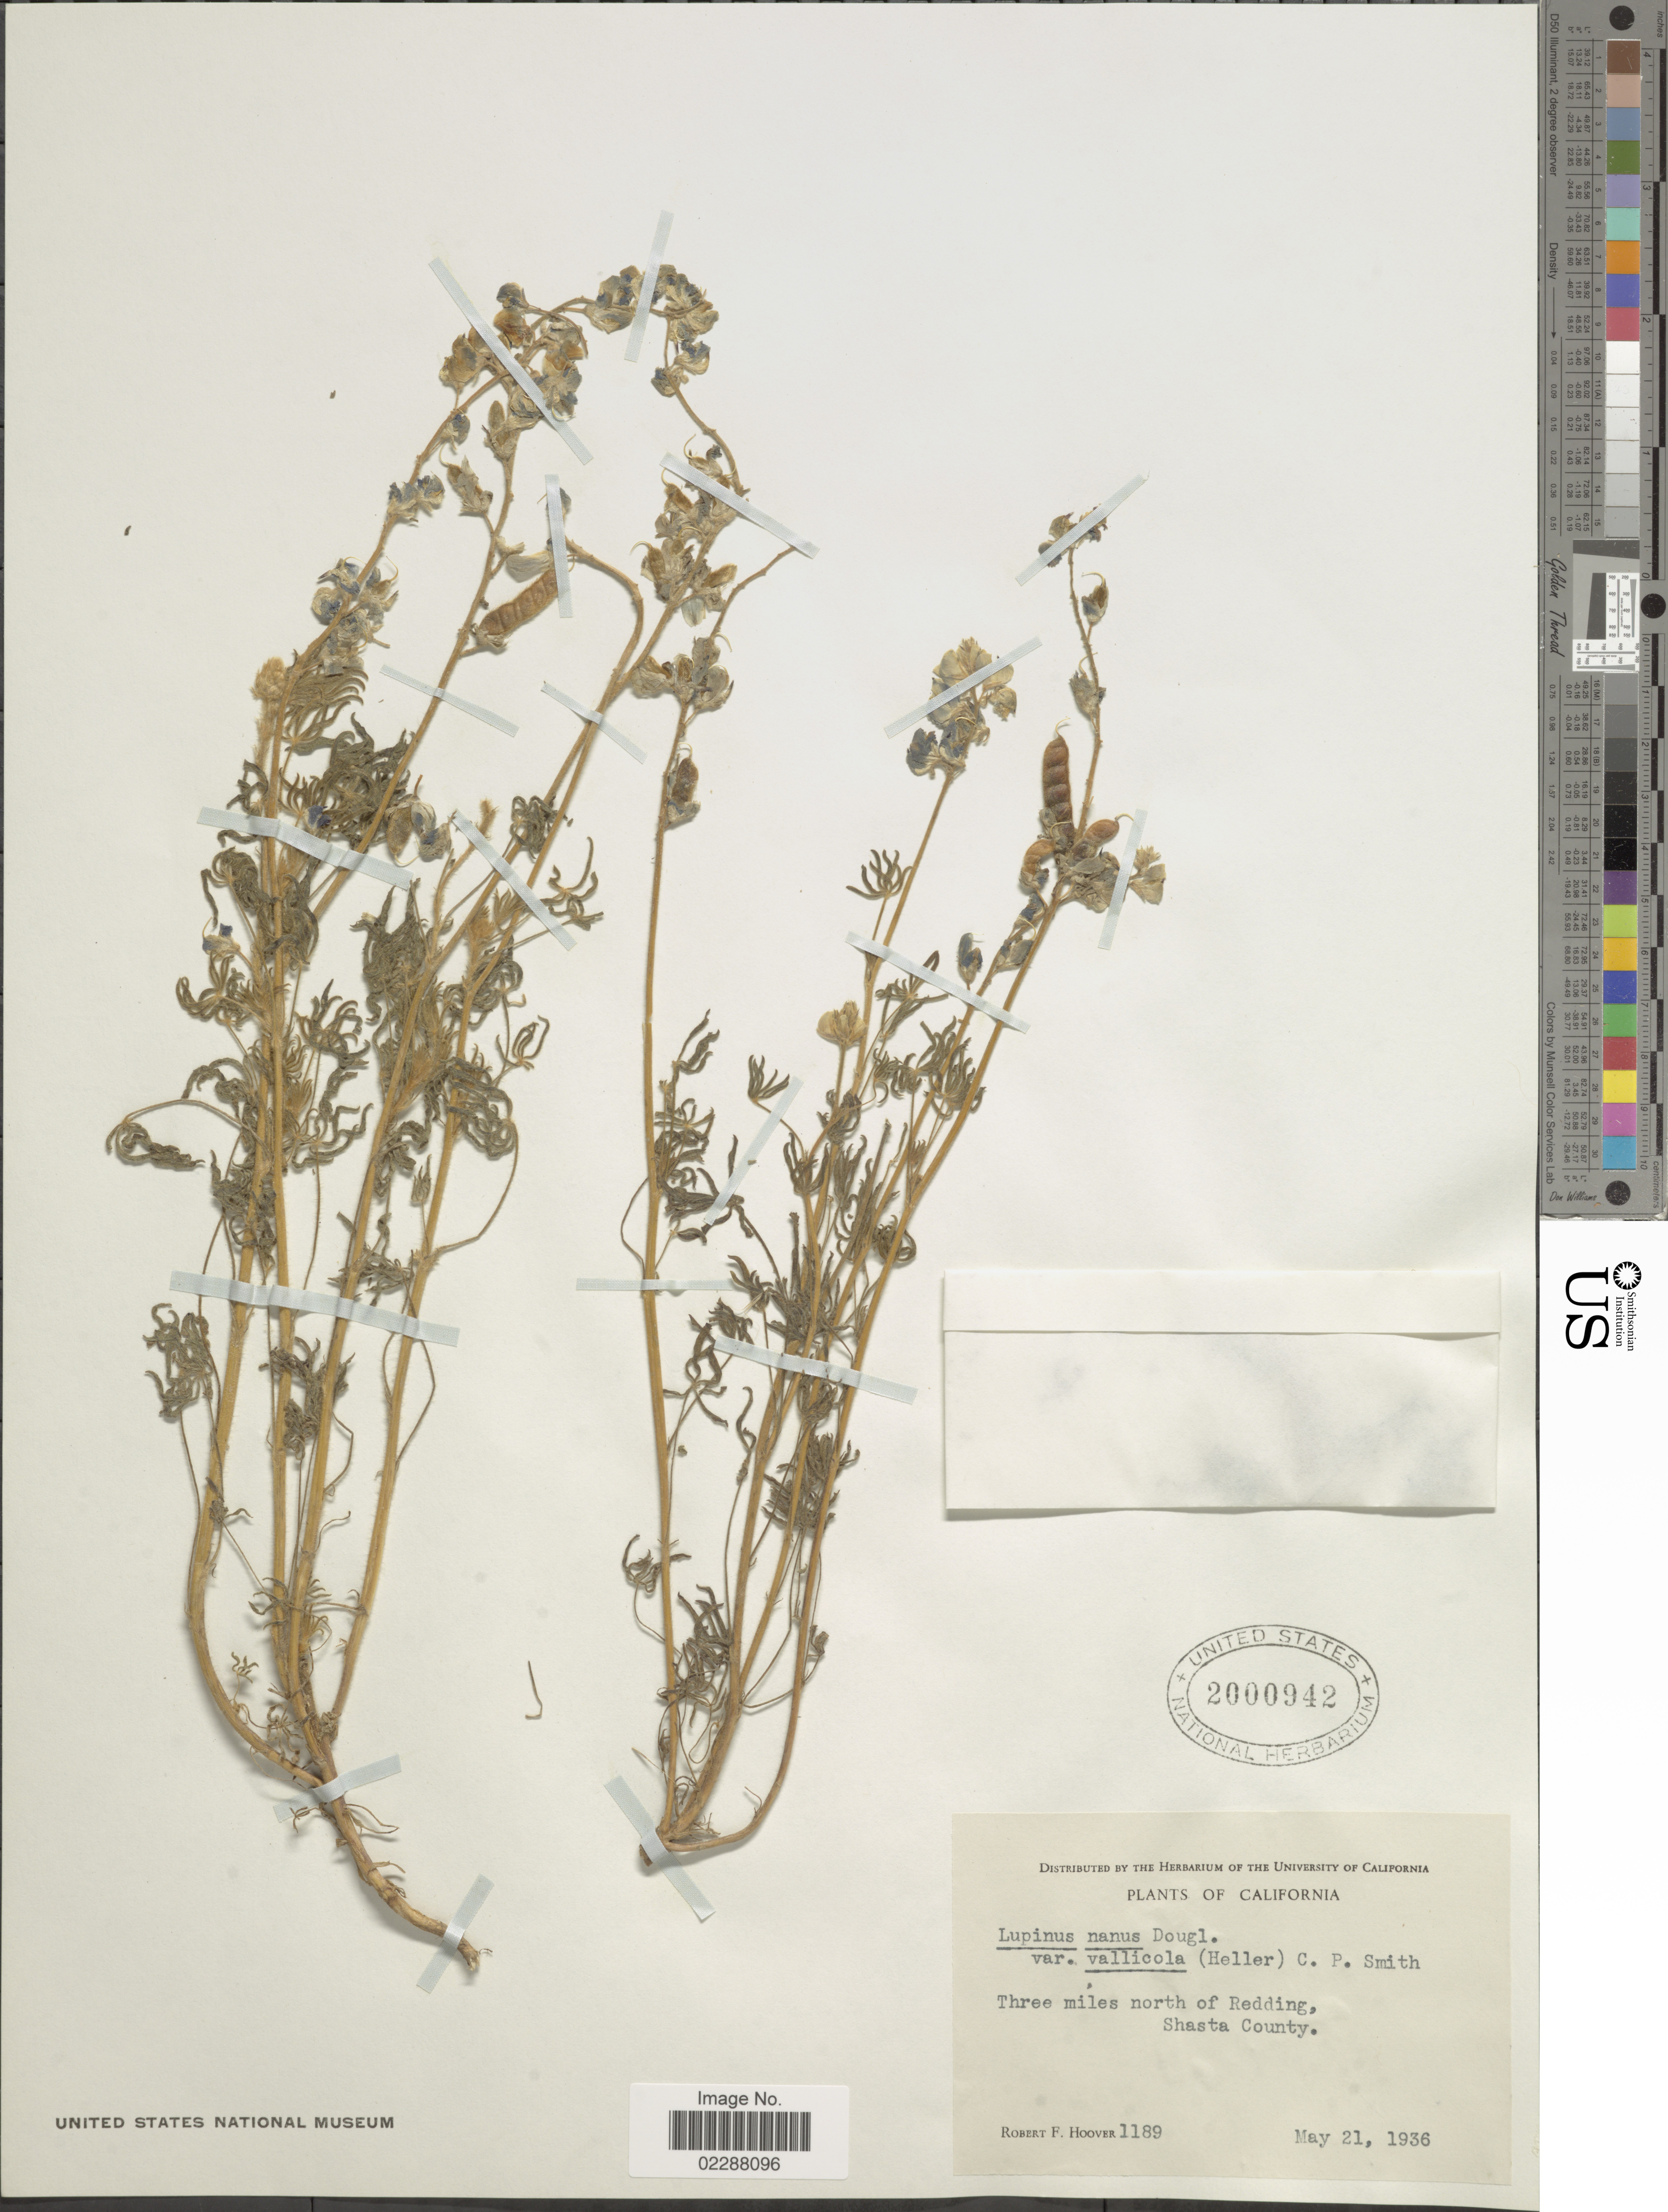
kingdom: Plantae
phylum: Tracheophyta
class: Magnoliopsida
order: Fabales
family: Fabaceae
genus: Lupinus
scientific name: Lupinus vallicola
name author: A. Heller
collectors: R. F. Hoover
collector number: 1189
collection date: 1936-05-21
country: United States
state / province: California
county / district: Shasta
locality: Three miles north of Redding, Shasta County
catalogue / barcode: US 2000942